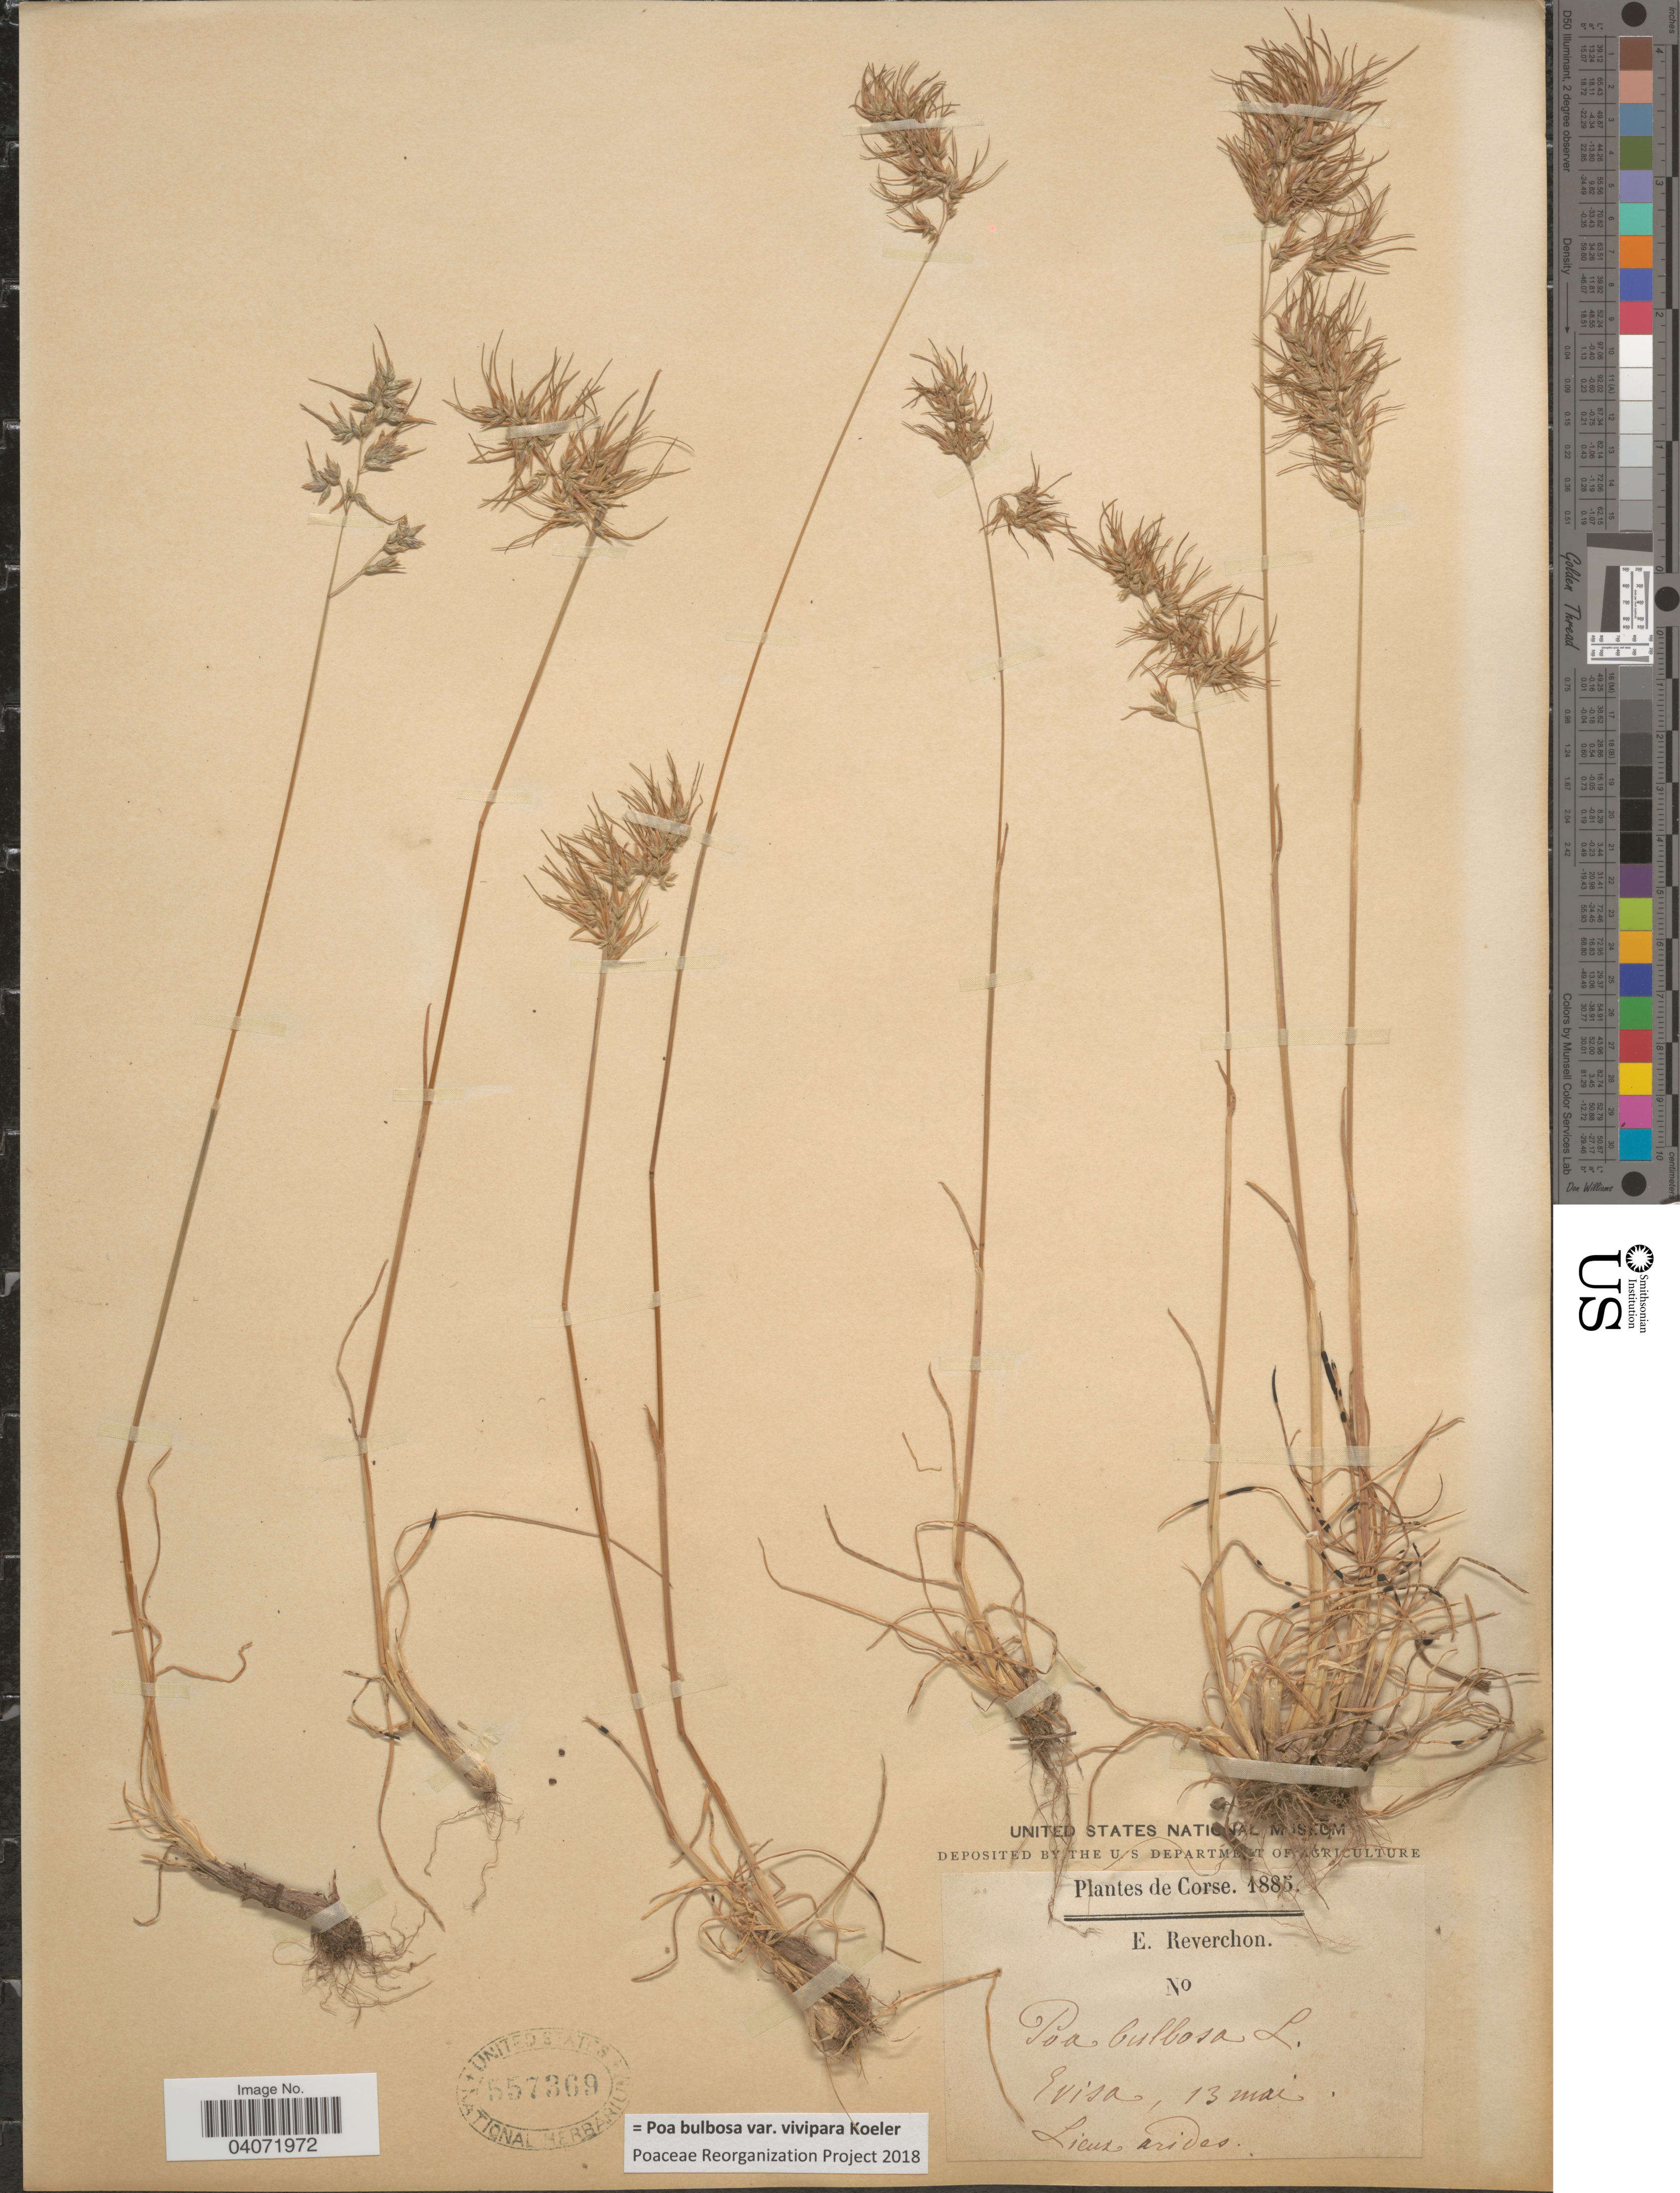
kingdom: Plantae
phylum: Tracheophyta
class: Liliopsida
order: Poales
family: Poaceae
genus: Poa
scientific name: Poa bulbosa subsp. bulbosa var. vivipara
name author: Koeler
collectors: E. Reverchon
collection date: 1885-05-13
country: France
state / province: Corsica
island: Corse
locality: Evisa.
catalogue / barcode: US 557369